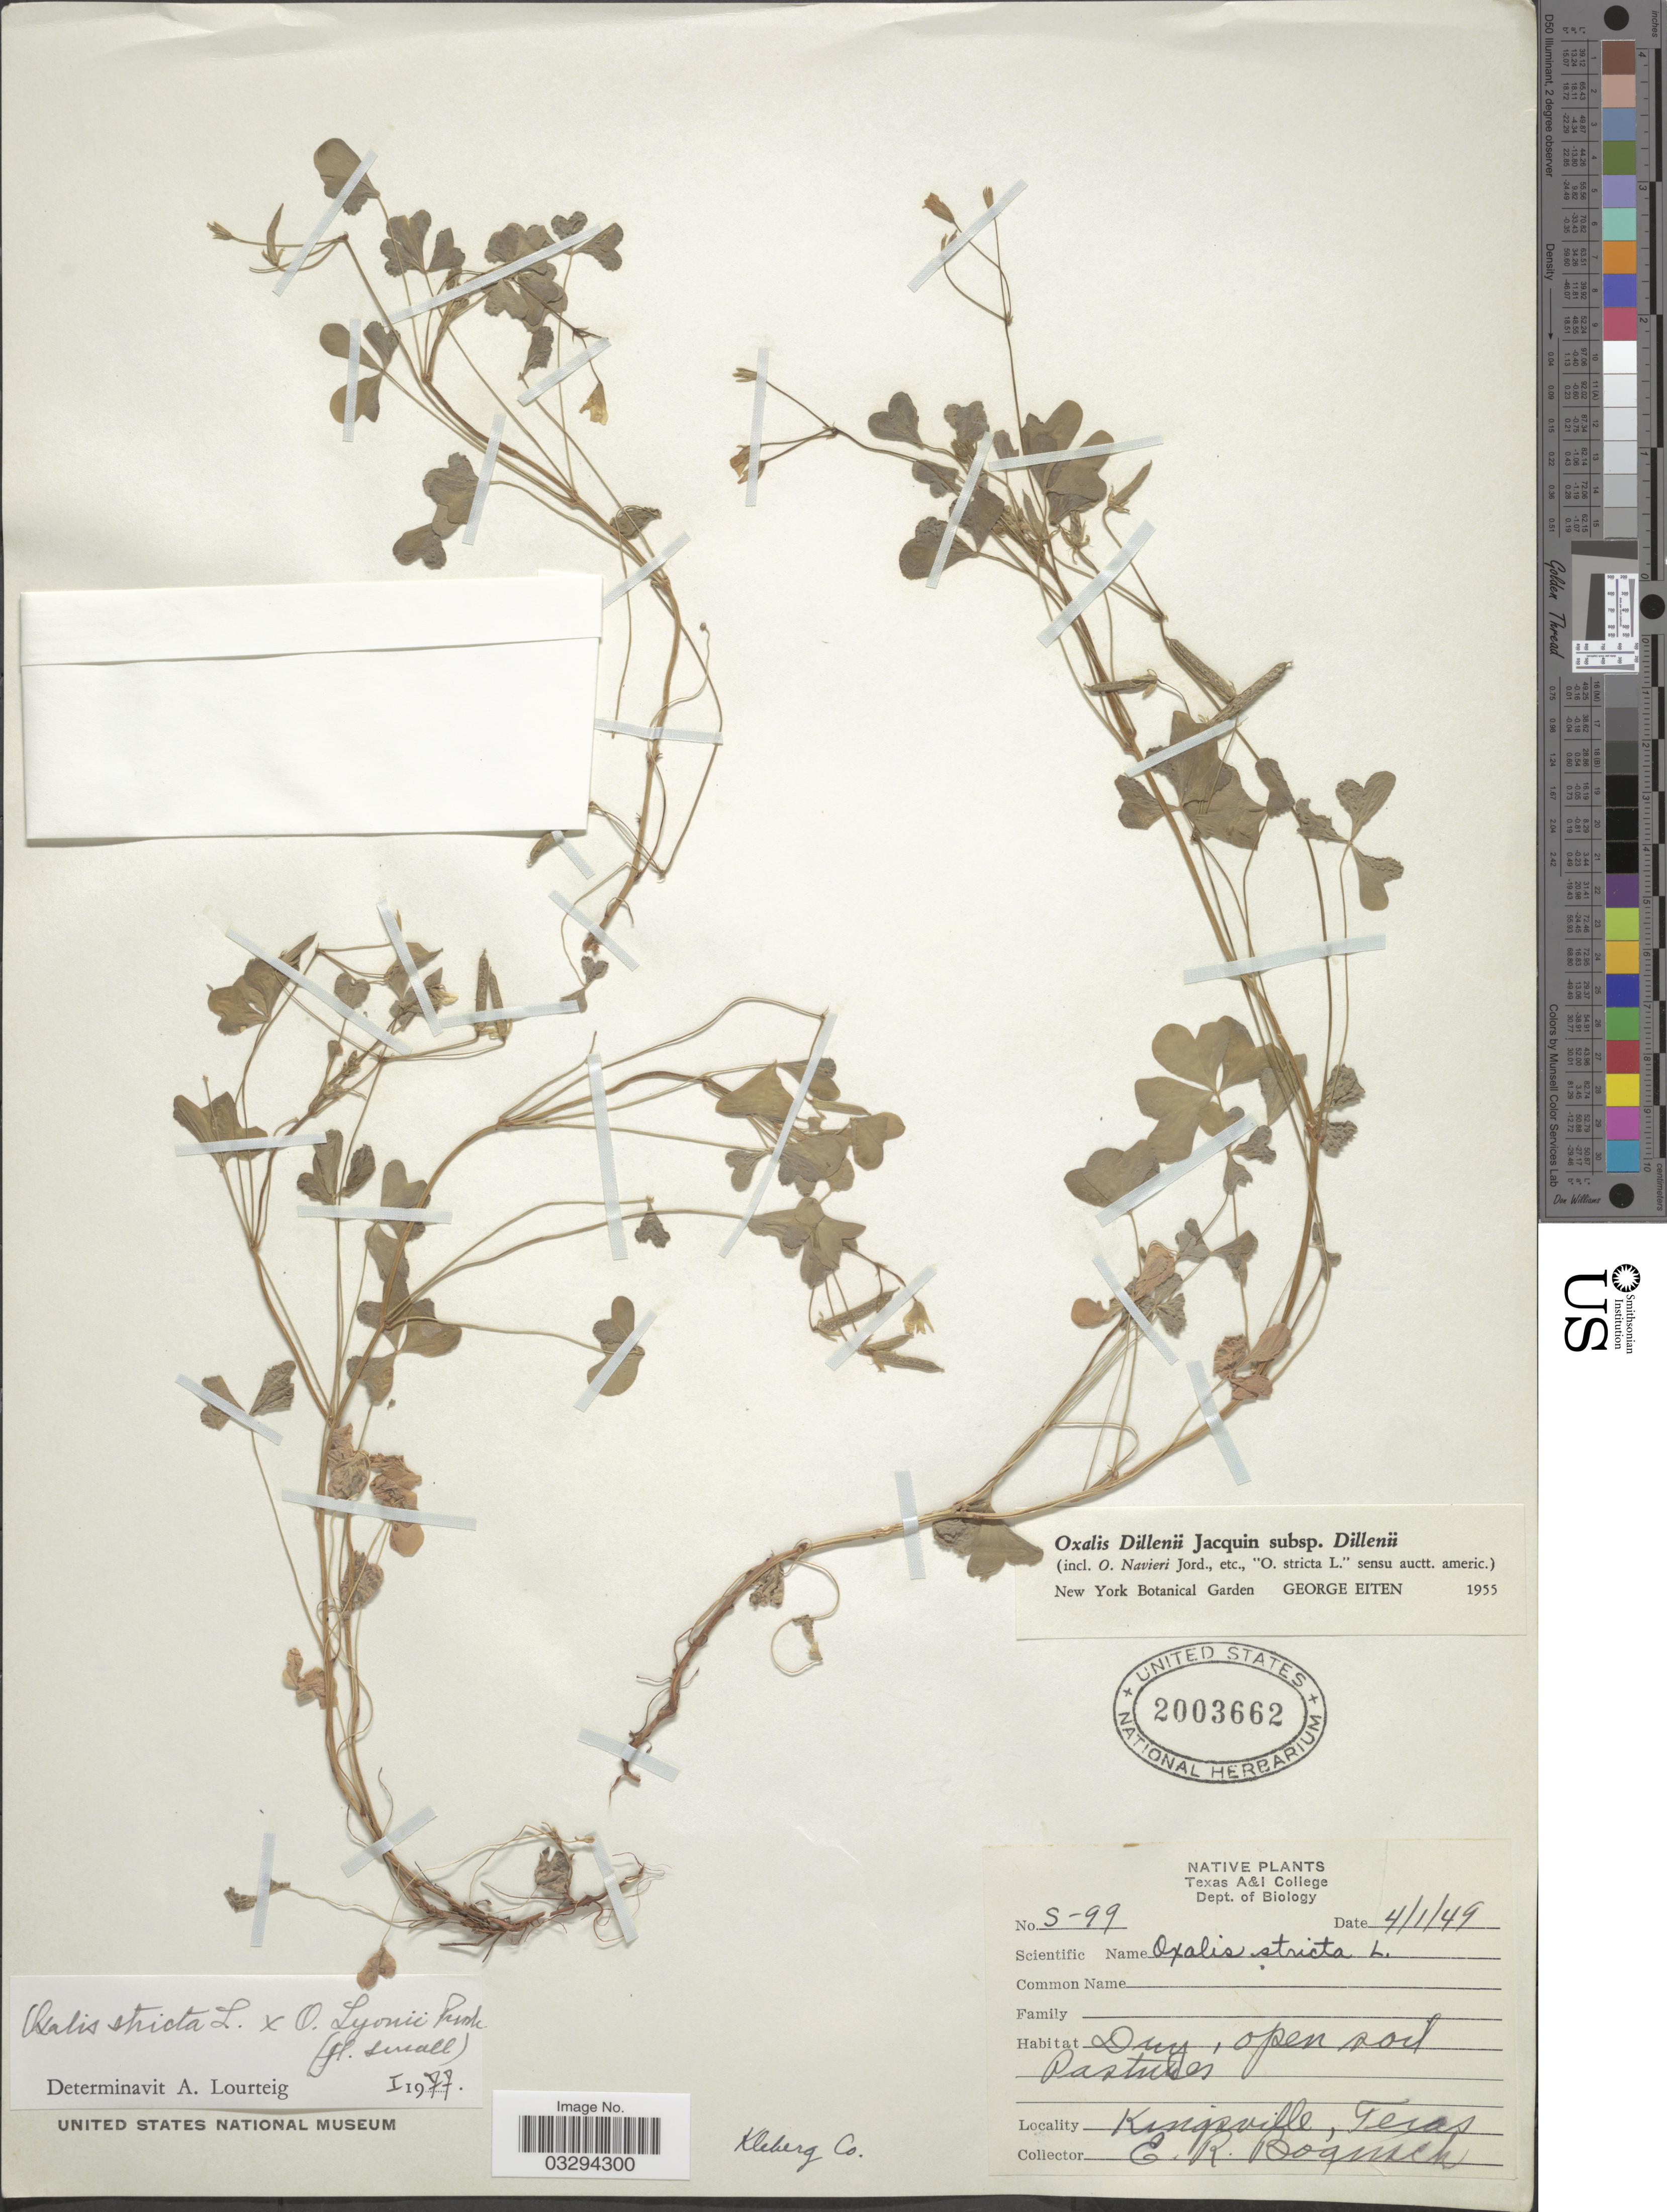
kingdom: Plantae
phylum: Tracheophyta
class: Magnoliopsida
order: Oxalidales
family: Oxalidaceae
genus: Oxalis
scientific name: Oxalis lyonii x O. stricta L.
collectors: E. Bogusch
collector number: S-99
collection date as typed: Transcribed d/m/y: 1/4/49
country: United States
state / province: Texas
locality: Kingsville.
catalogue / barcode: US 2003662